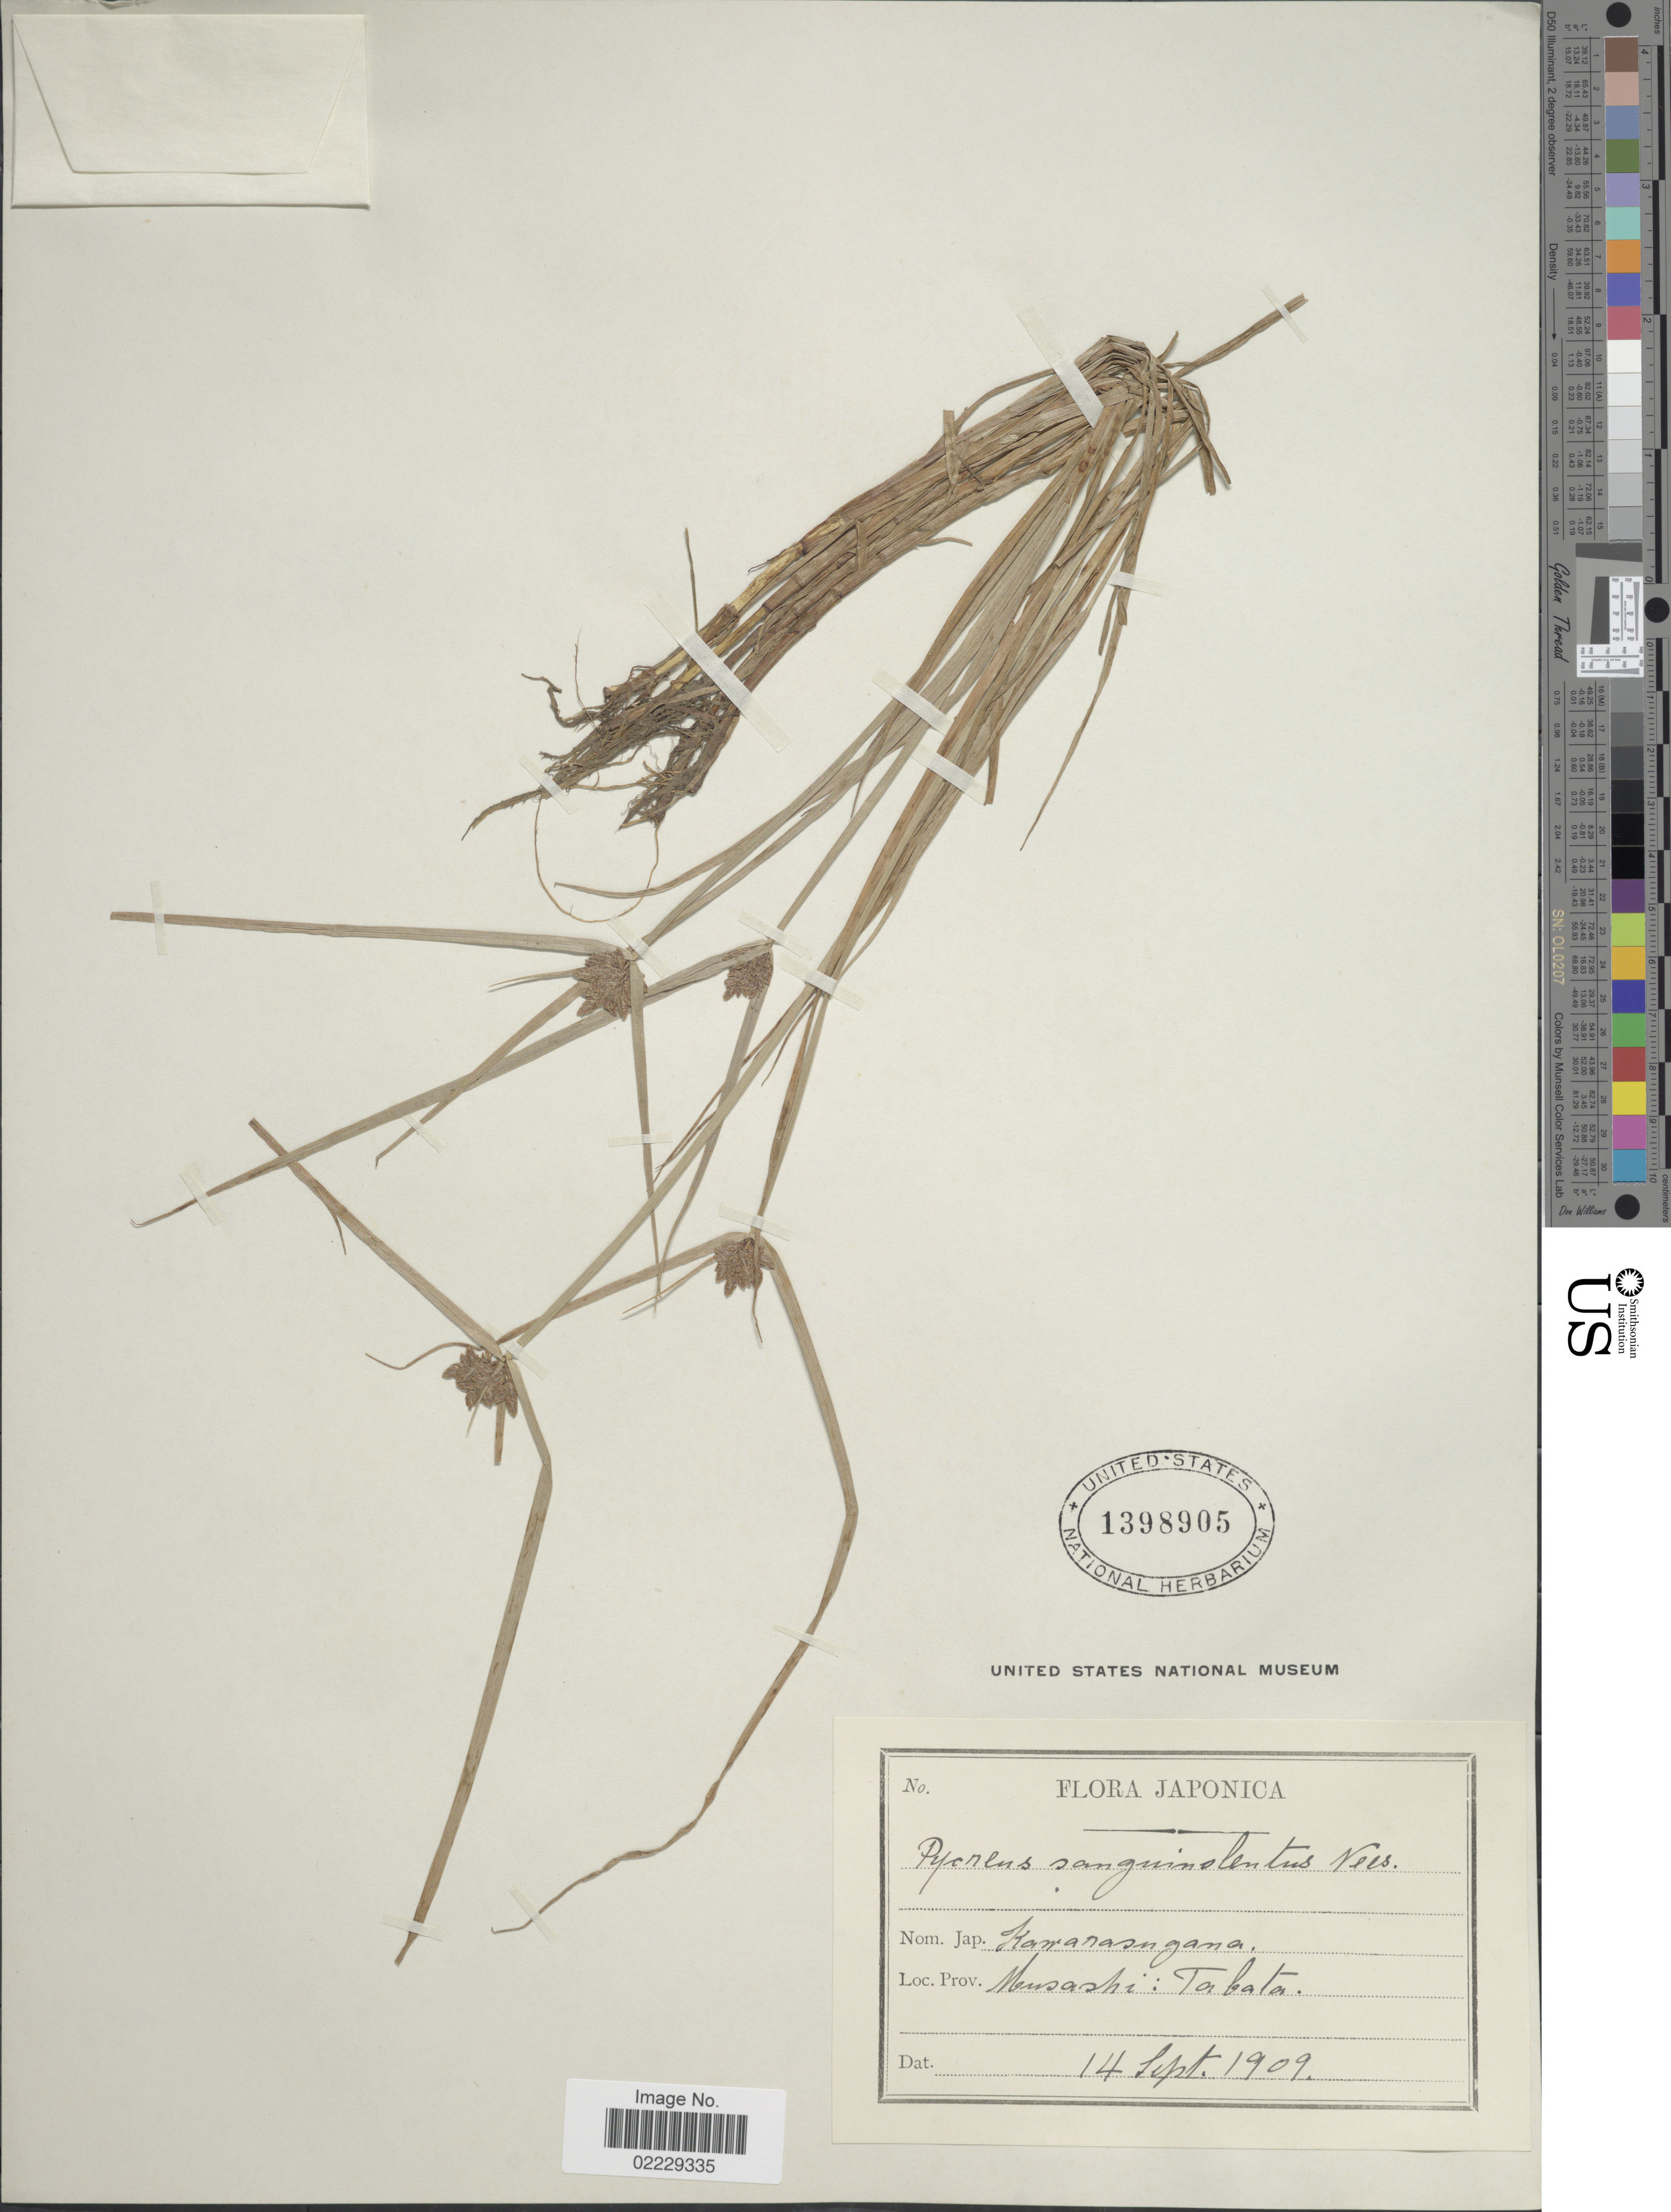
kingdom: Plantae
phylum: Tracheophyta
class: Liliopsida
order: Poales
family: Cyperaceae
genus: Cyperus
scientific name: Cyperus sanguinolentus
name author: Vahl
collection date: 1909-09-14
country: Japan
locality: Musashi: Tabata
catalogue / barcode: US 1398905